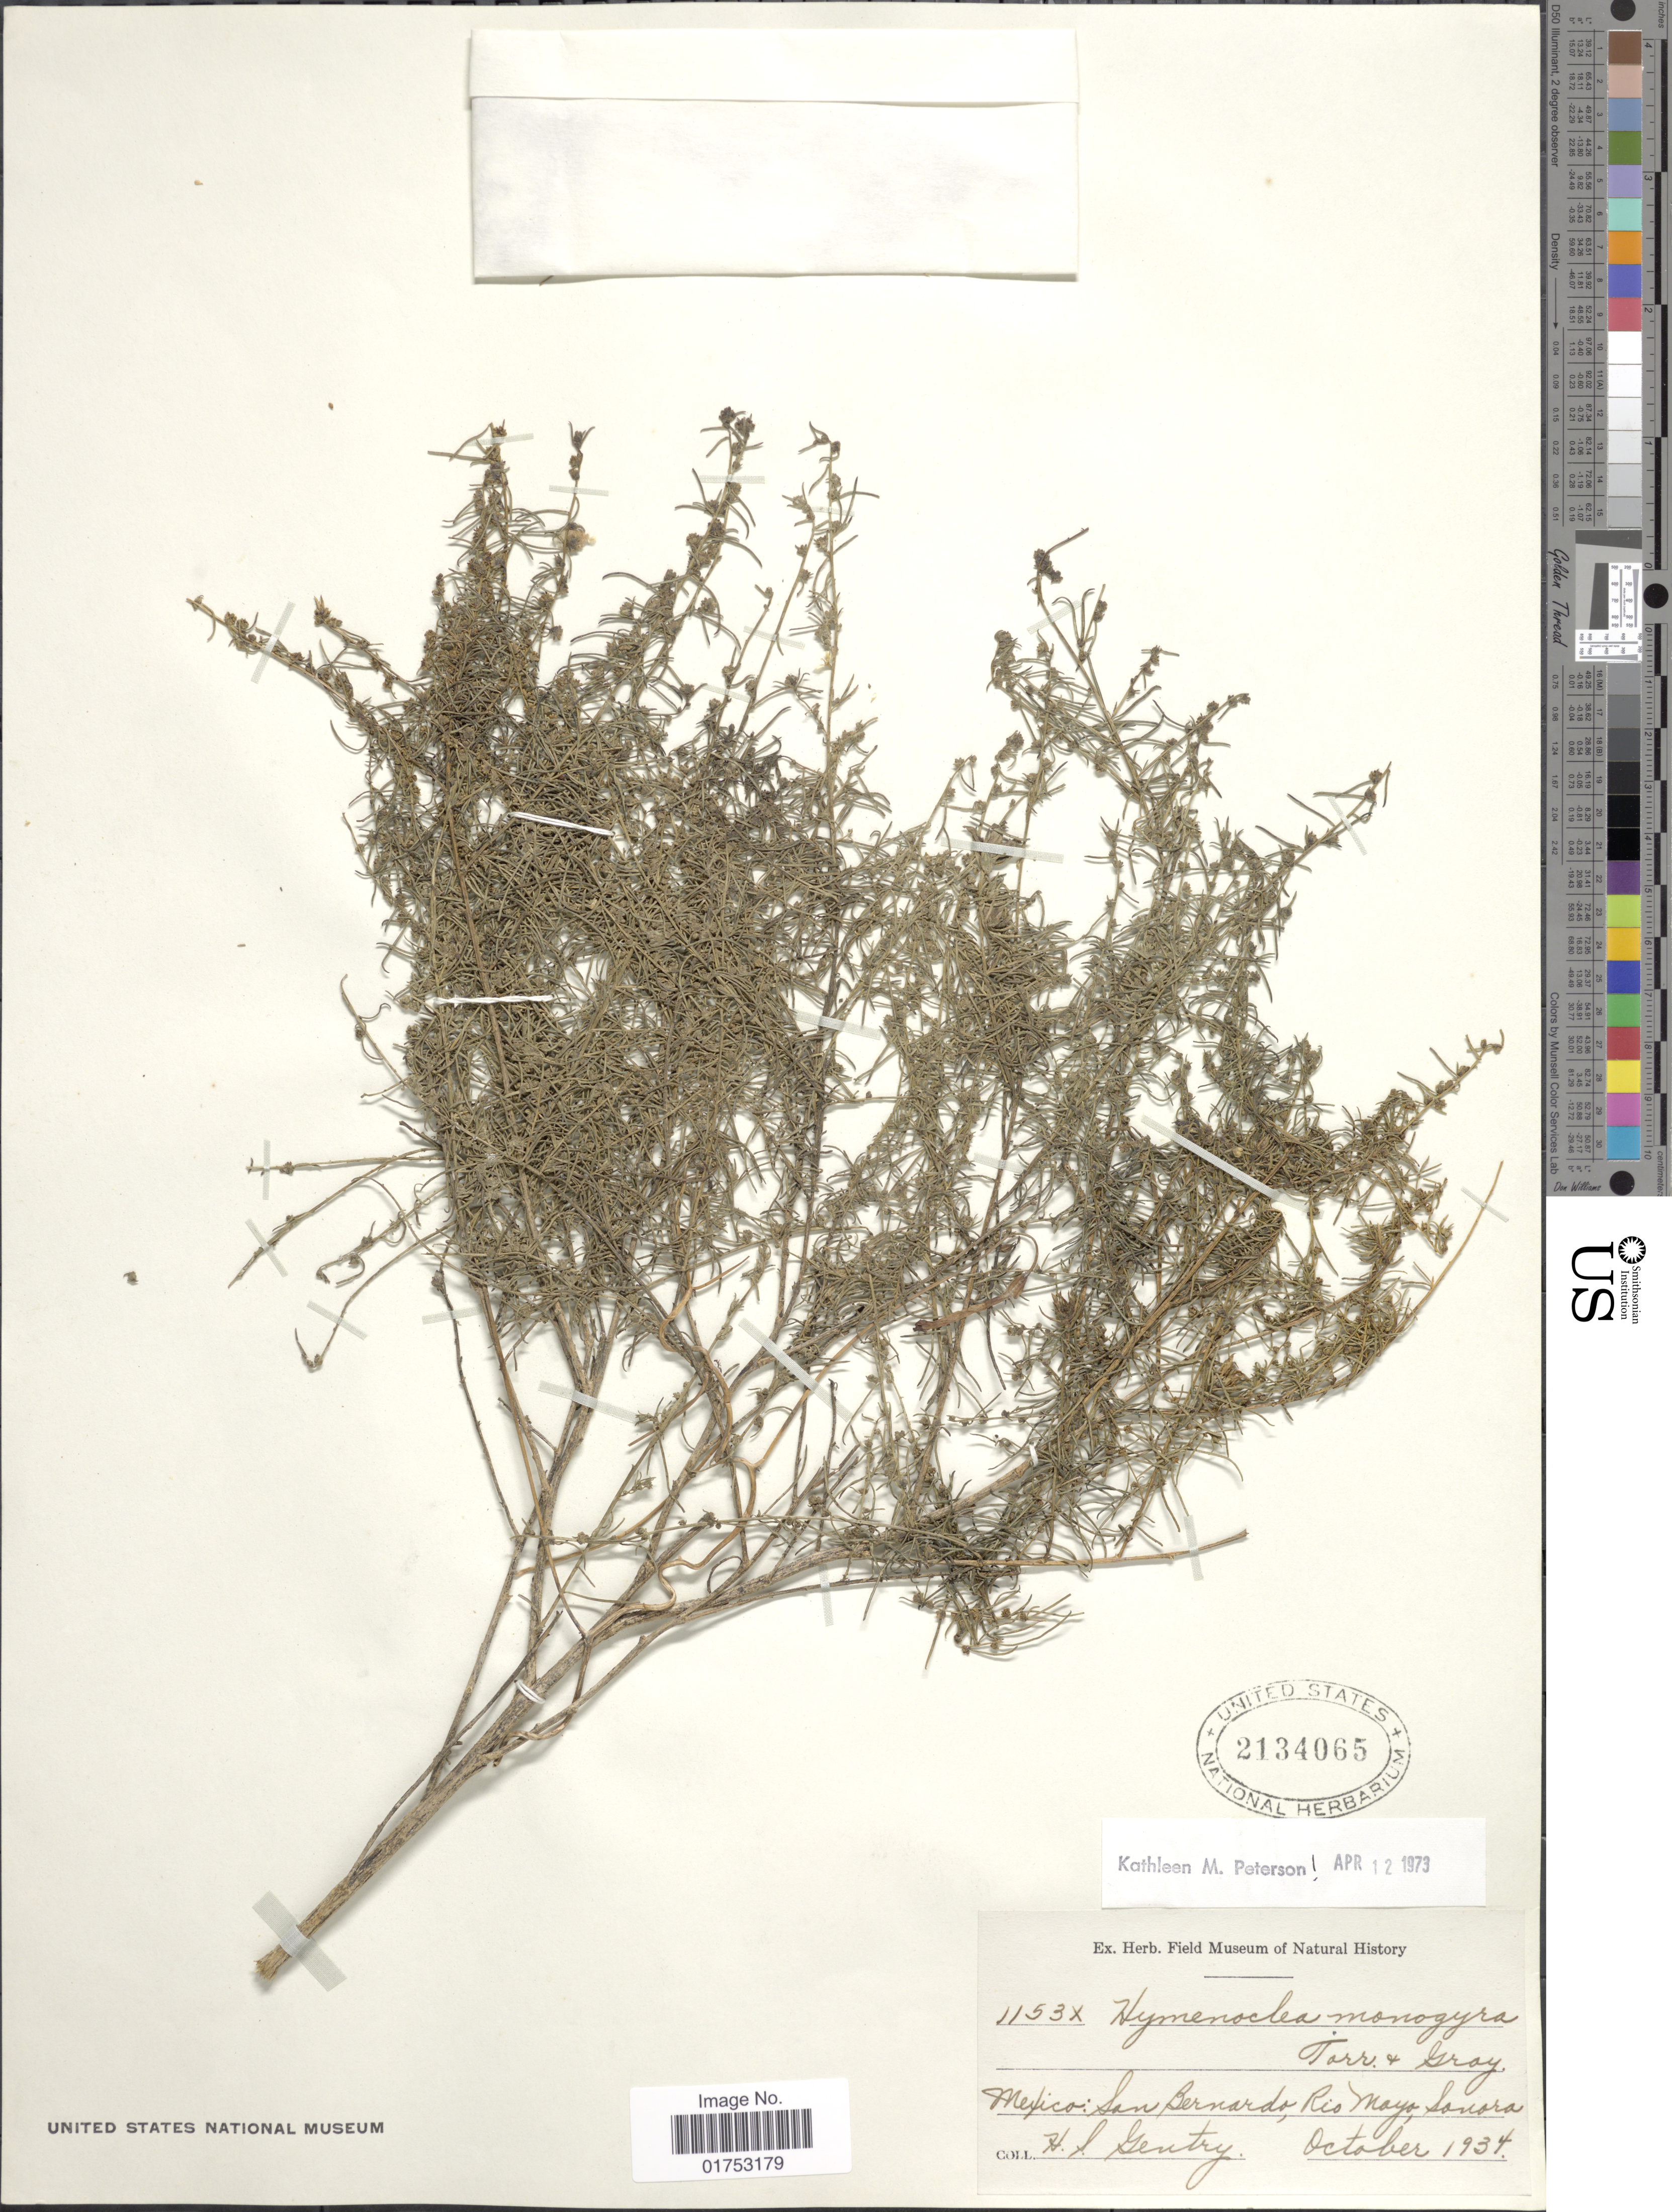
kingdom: Plantae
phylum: Tracheophyta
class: Magnoliopsida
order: Asterales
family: Asteraceae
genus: Hymenoclea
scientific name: Hymenoclea monogyra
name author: Torr. & A. Gray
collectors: H. S. Gentry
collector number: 1153X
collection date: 1934-10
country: Mexico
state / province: Sonora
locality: San Bernardo, Rio Mayo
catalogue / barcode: US 2134065